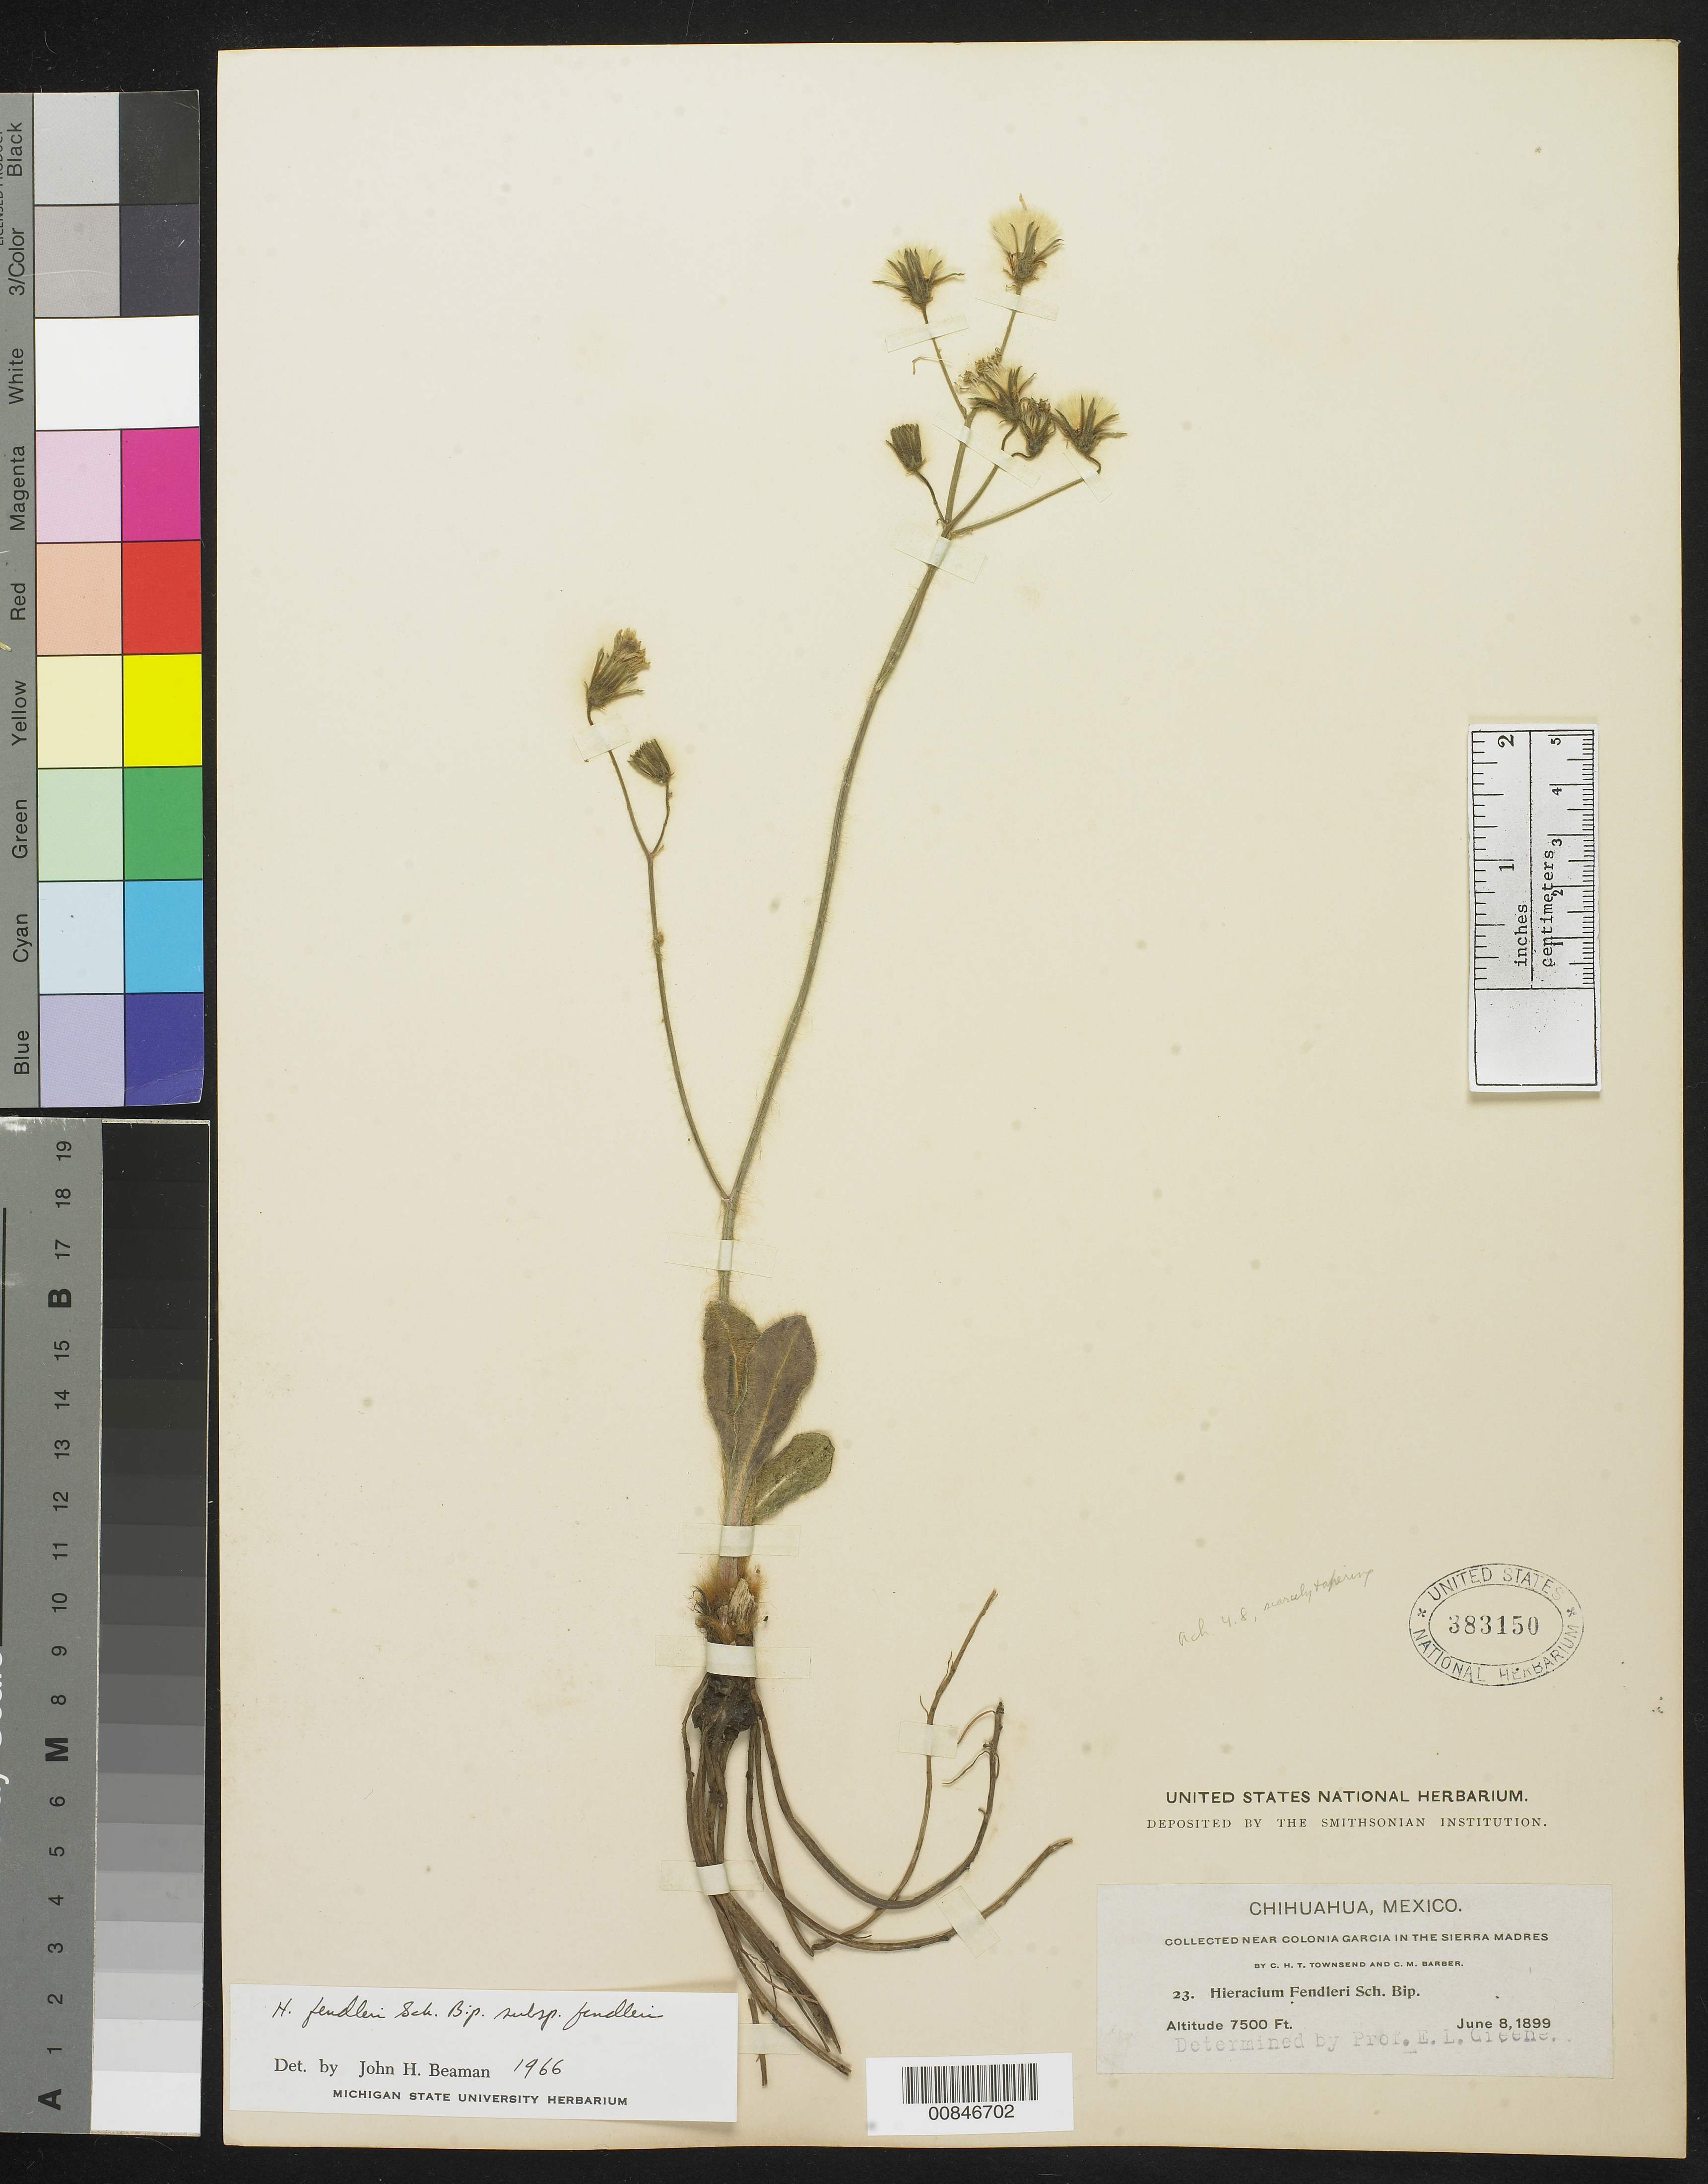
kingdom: Plantae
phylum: Tracheophyta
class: Magnoliopsida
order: Asterales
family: Asteraceae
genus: Hieracium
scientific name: Hieracium fendleri subsp. fendleri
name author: Sch. Bip.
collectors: C. H. T. Townsend & C. Barber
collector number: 23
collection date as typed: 08 Jun 1899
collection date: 1899-06-08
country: Mexico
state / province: Chihuahua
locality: Near Colonia García in the Sierra Madre.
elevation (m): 2286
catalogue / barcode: US 383150